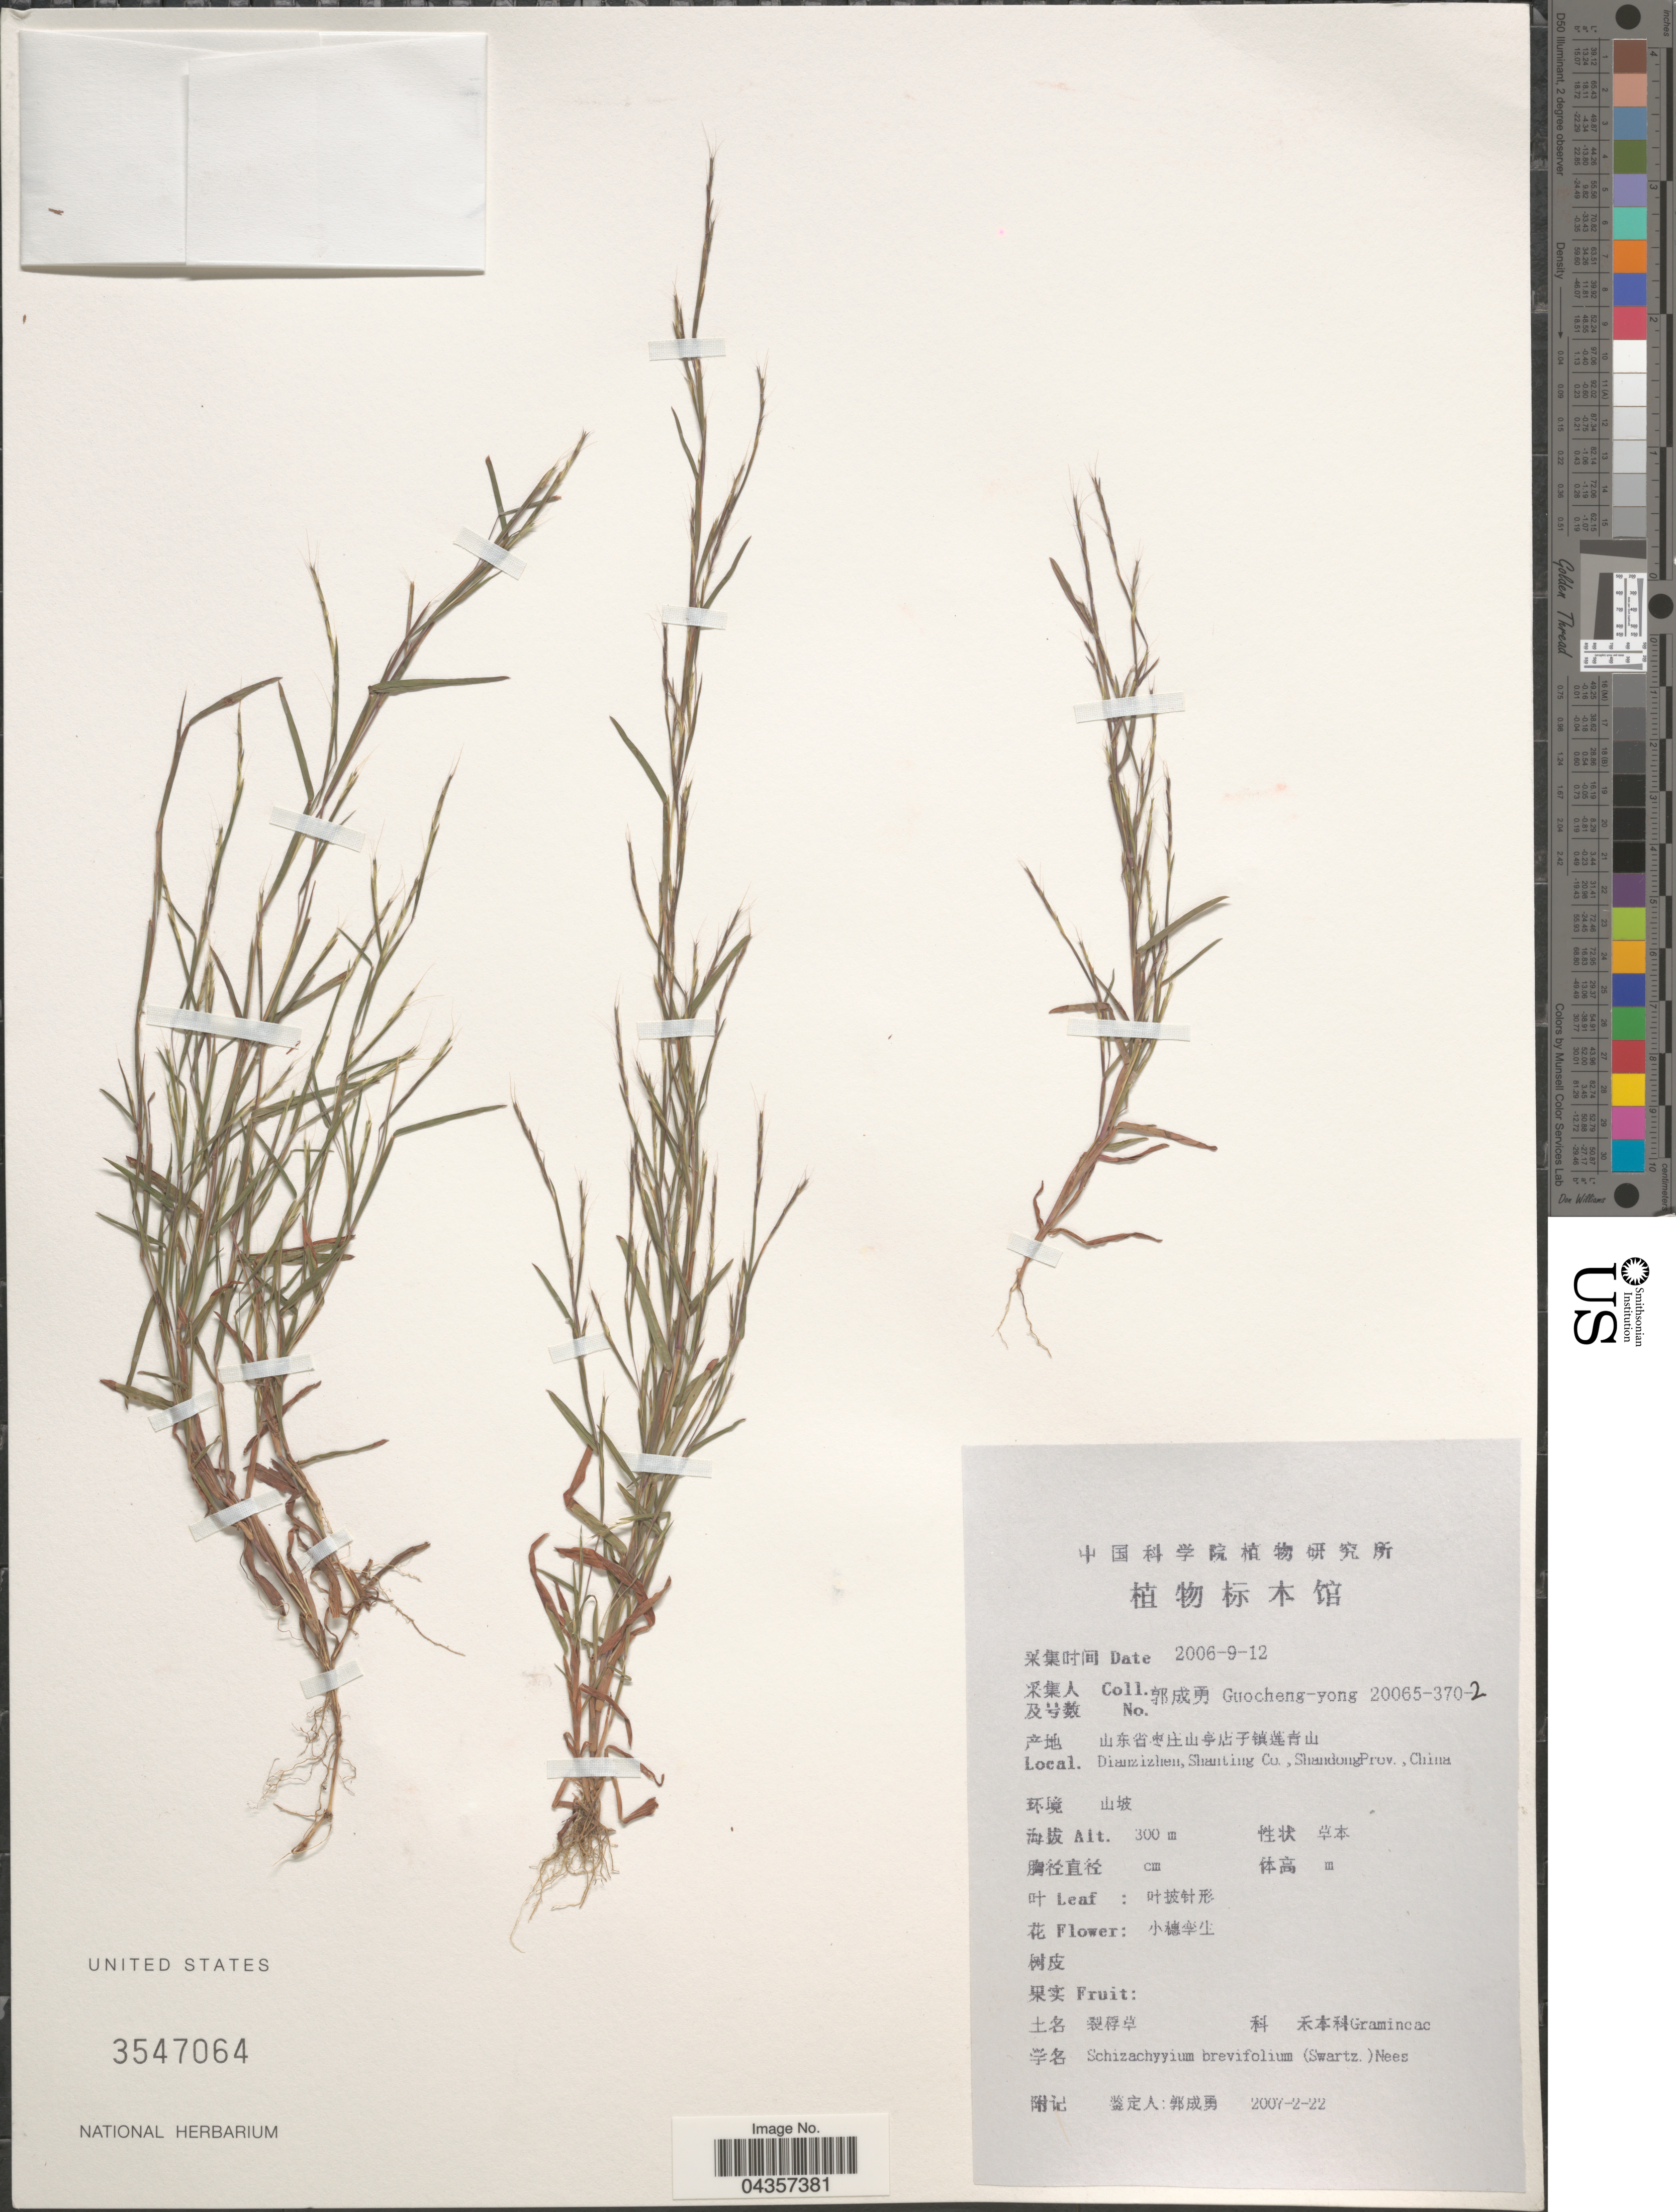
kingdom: Plantae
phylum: Tracheophyta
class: Liliopsida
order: Poales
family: Poaceae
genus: Schizachyrium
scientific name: Schizachyrium brevifolium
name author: (Sw.) Nees ex Büse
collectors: Guo cheng-yong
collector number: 20065-370-2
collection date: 2006-09-12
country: China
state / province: Shandong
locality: Dianzizhen, Shanting Co.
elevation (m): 300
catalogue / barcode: US 3547064